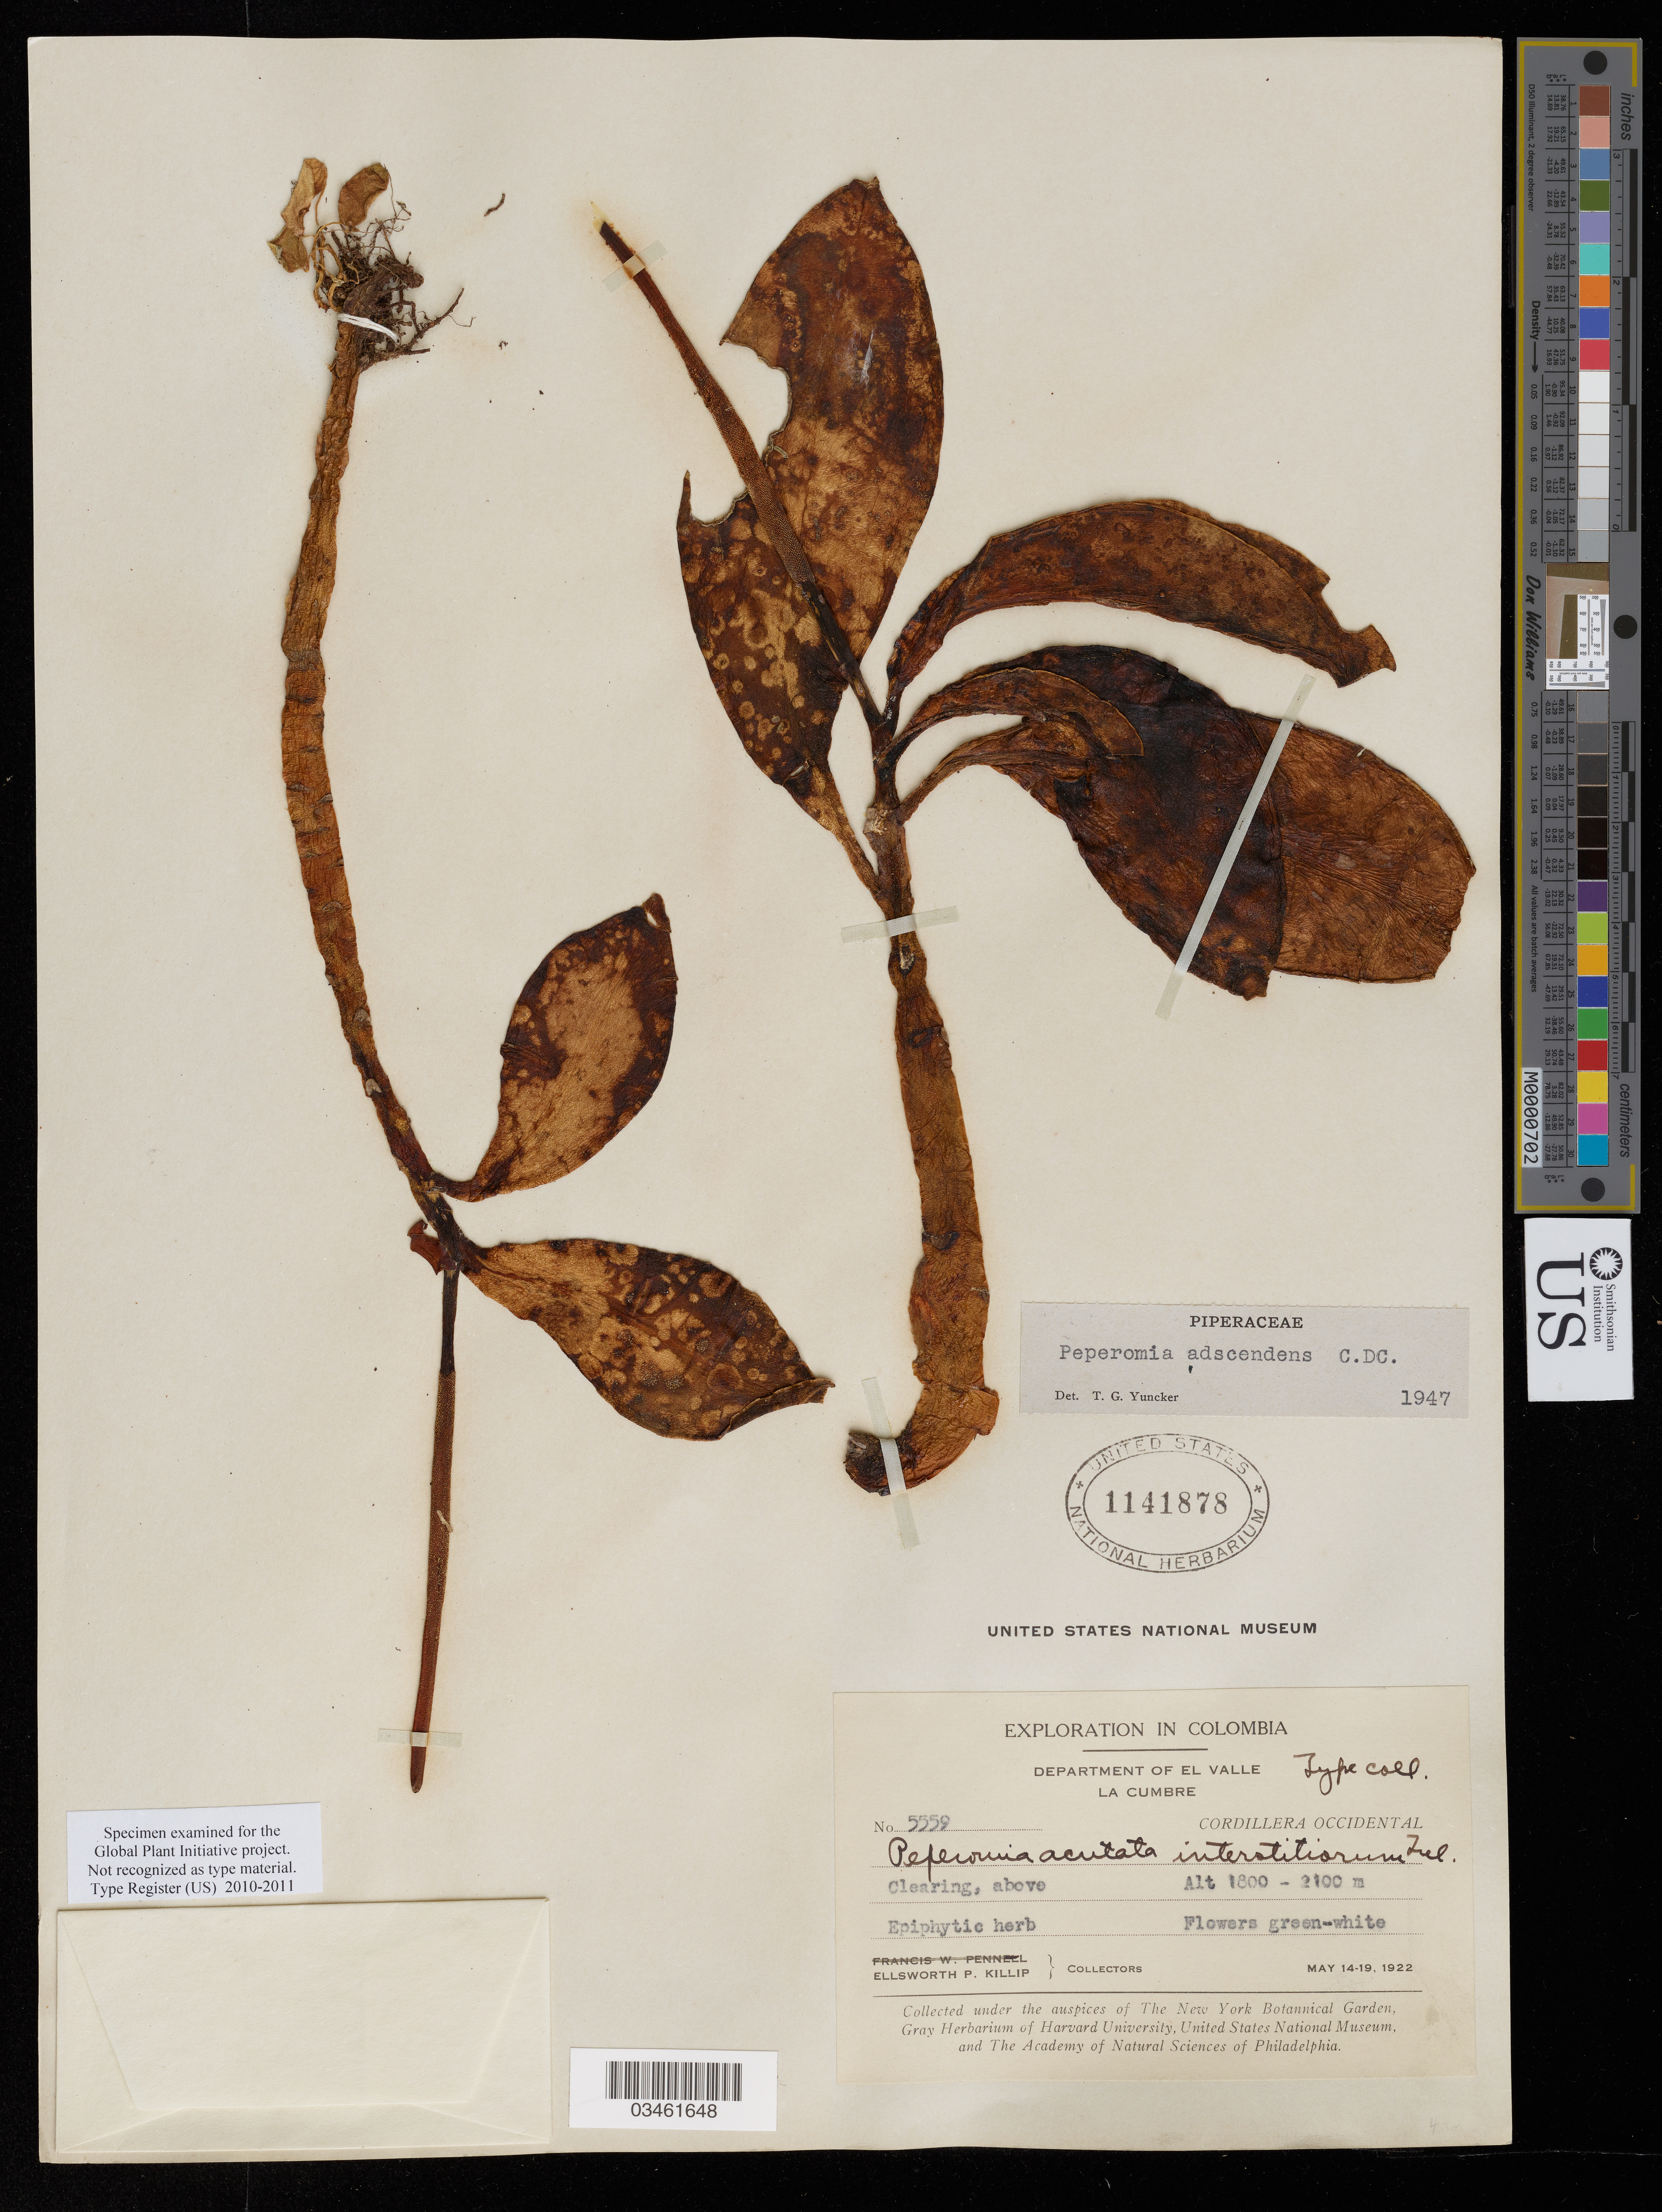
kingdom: Plantae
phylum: Tracheophyta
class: Magnoliopsida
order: Piperales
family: Piperaceae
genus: Peperomia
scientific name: Peperomia adscendens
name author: C. DC.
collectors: E. P. Killip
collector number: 5559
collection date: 1922-05-14/1922-05-19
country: Colombia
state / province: Valle del Cauca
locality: Exploration in Colombia. Department of El Valle. La Cumbre. Cordillera Occidental.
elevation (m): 1800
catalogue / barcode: US 1141878